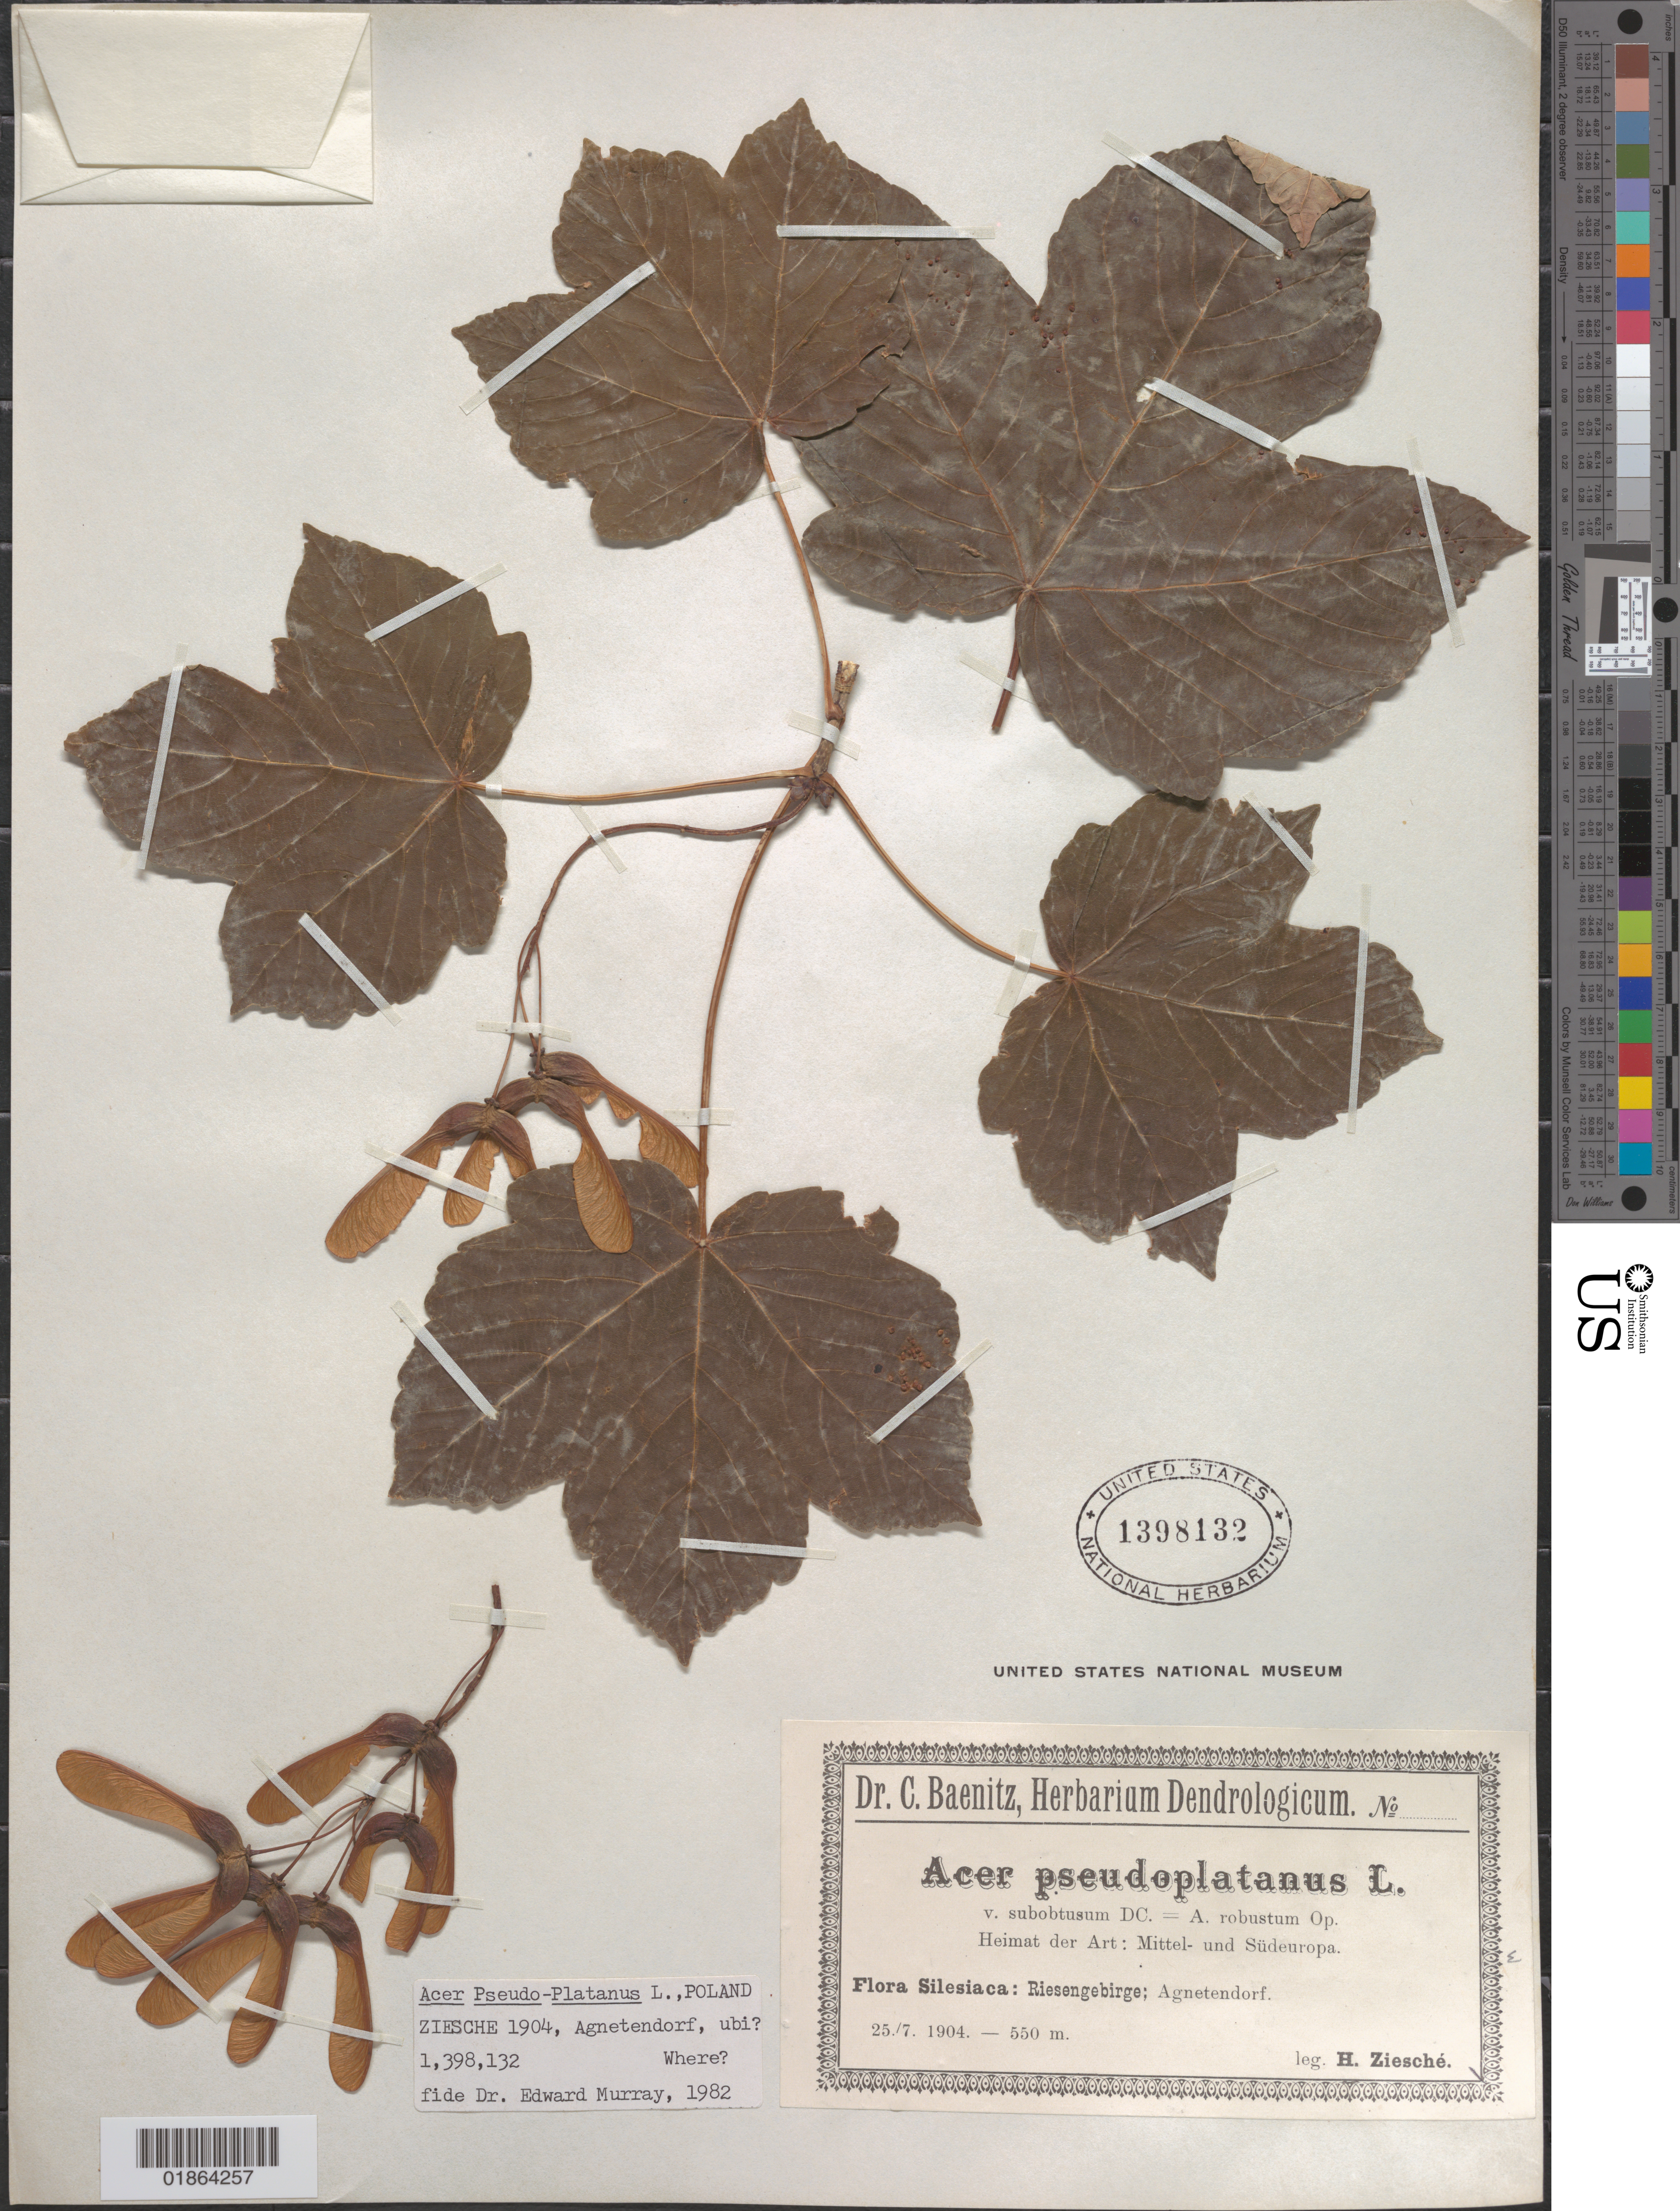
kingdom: Plantae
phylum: Tracheophyta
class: Magnoliopsida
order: Sapindales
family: Sapindaceae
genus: Acer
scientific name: Acer pseudoplatanus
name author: L.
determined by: Murray, Edward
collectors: H. Ziesché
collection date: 1904-07-25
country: Poland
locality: Silesiaca; Riesengebirge; Agnetendorf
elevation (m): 550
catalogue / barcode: US 1398132